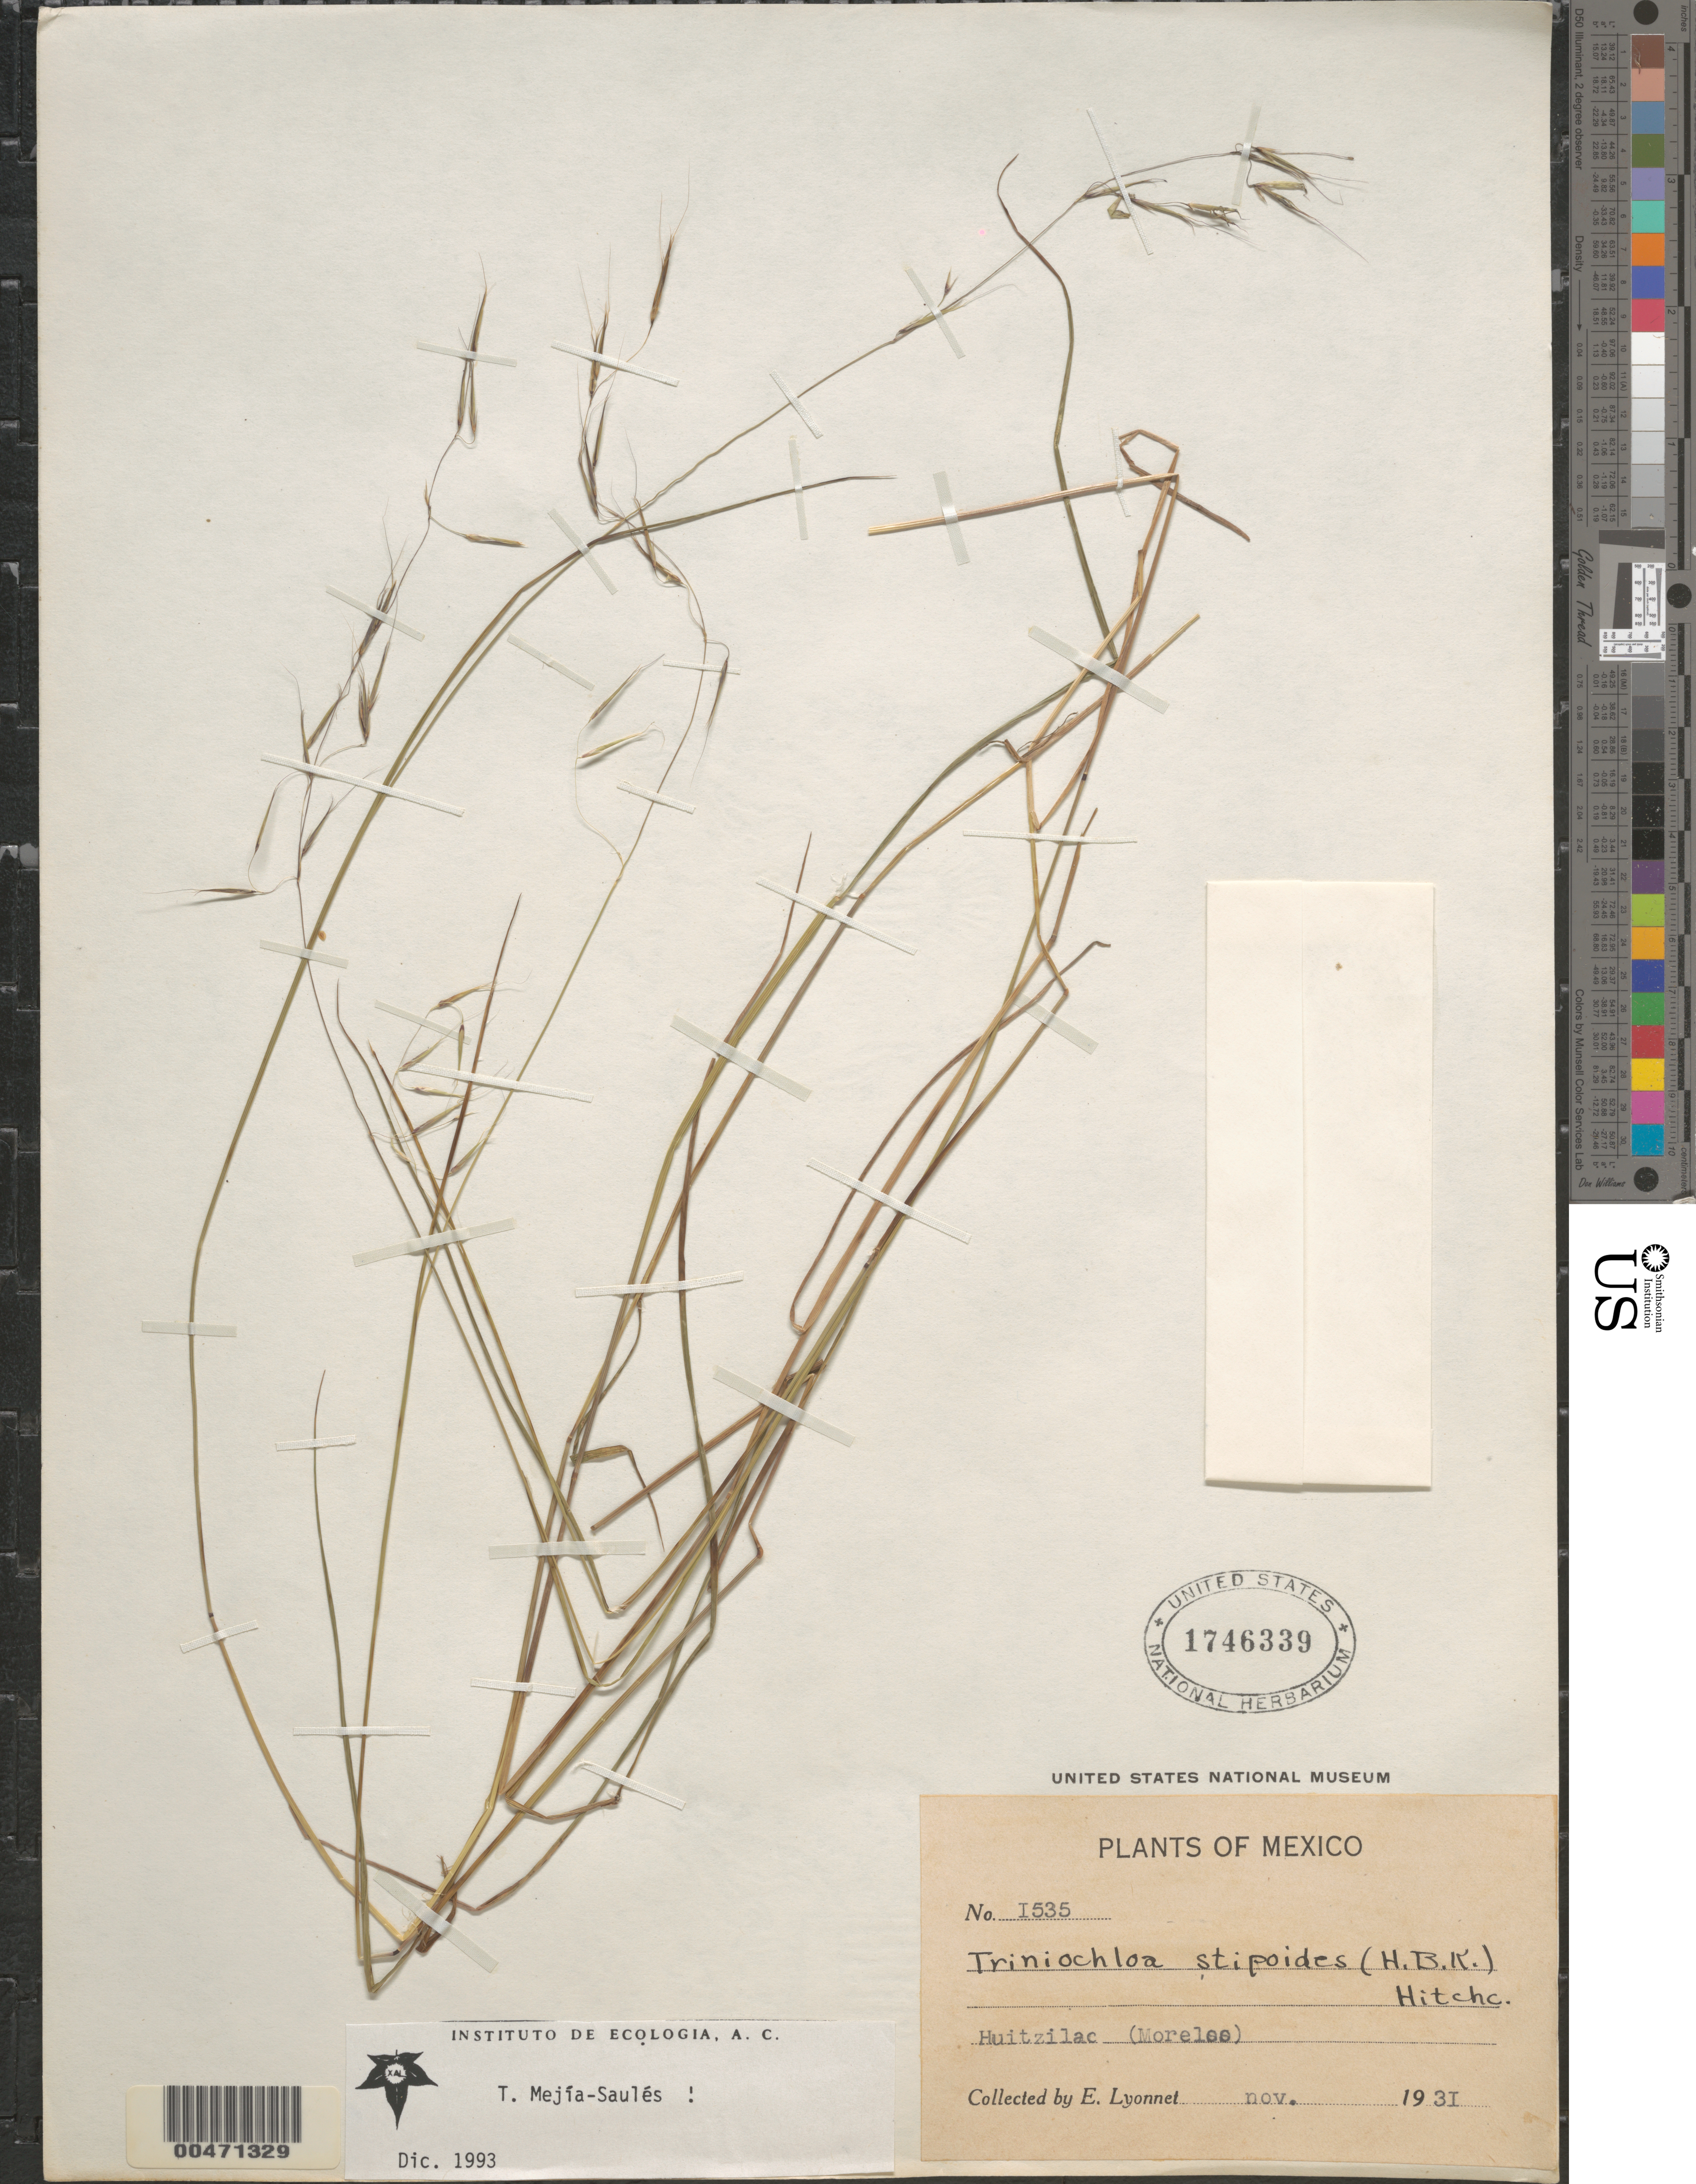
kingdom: Plantae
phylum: Tracheophyta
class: Liliopsida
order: Poales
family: Poaceae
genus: Triniochloa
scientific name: Triniochloa stipoides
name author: (Kunth) Hitchc.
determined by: Mejía-Sauls, M. T.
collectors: Bro. E. Lyonnet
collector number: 1535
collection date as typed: Nov 1931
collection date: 1931-11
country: Mexico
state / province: Morelos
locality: Huitzilac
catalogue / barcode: US 1746339